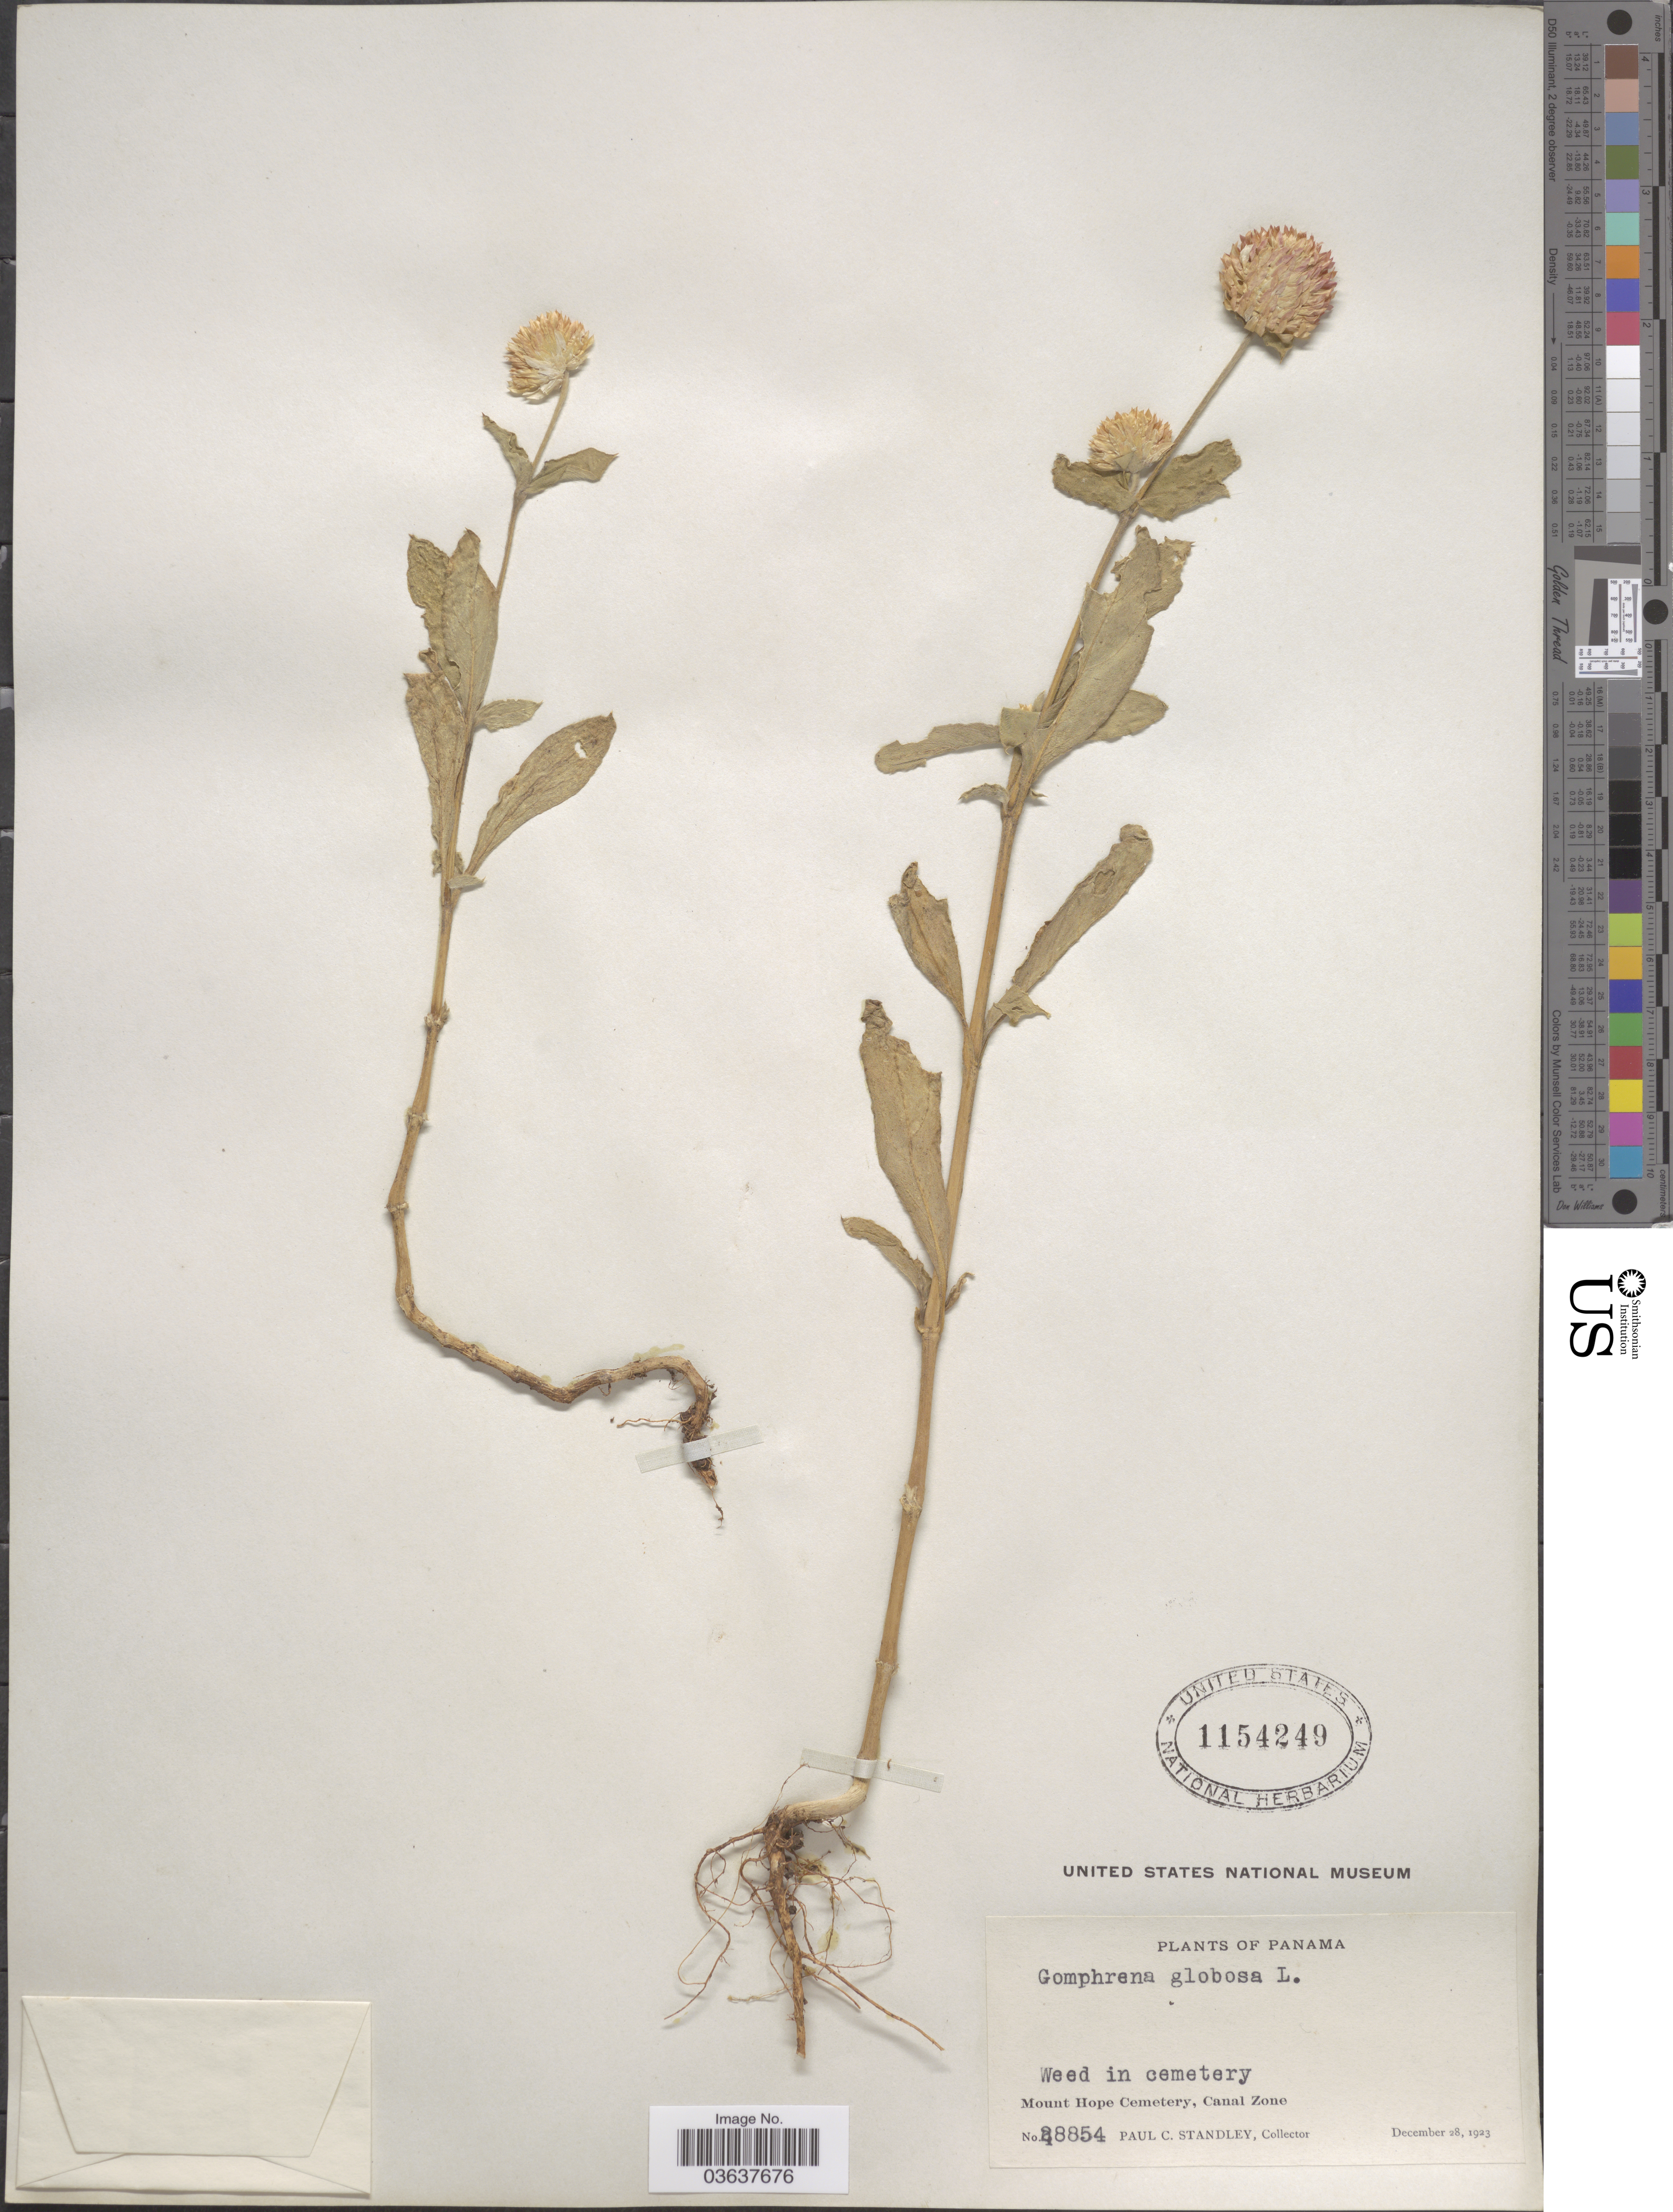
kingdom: Plantae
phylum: Tracheophyta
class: Magnoliopsida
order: Caryophyllales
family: Amaranthaceae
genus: Gomphrena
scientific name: Gomphrena globosa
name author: L.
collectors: P. C. Standley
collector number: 28854*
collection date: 1923-12-28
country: Panama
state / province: Colón / Panamá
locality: Mount Hope Cemetery, Canal Zone.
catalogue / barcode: US 1154249